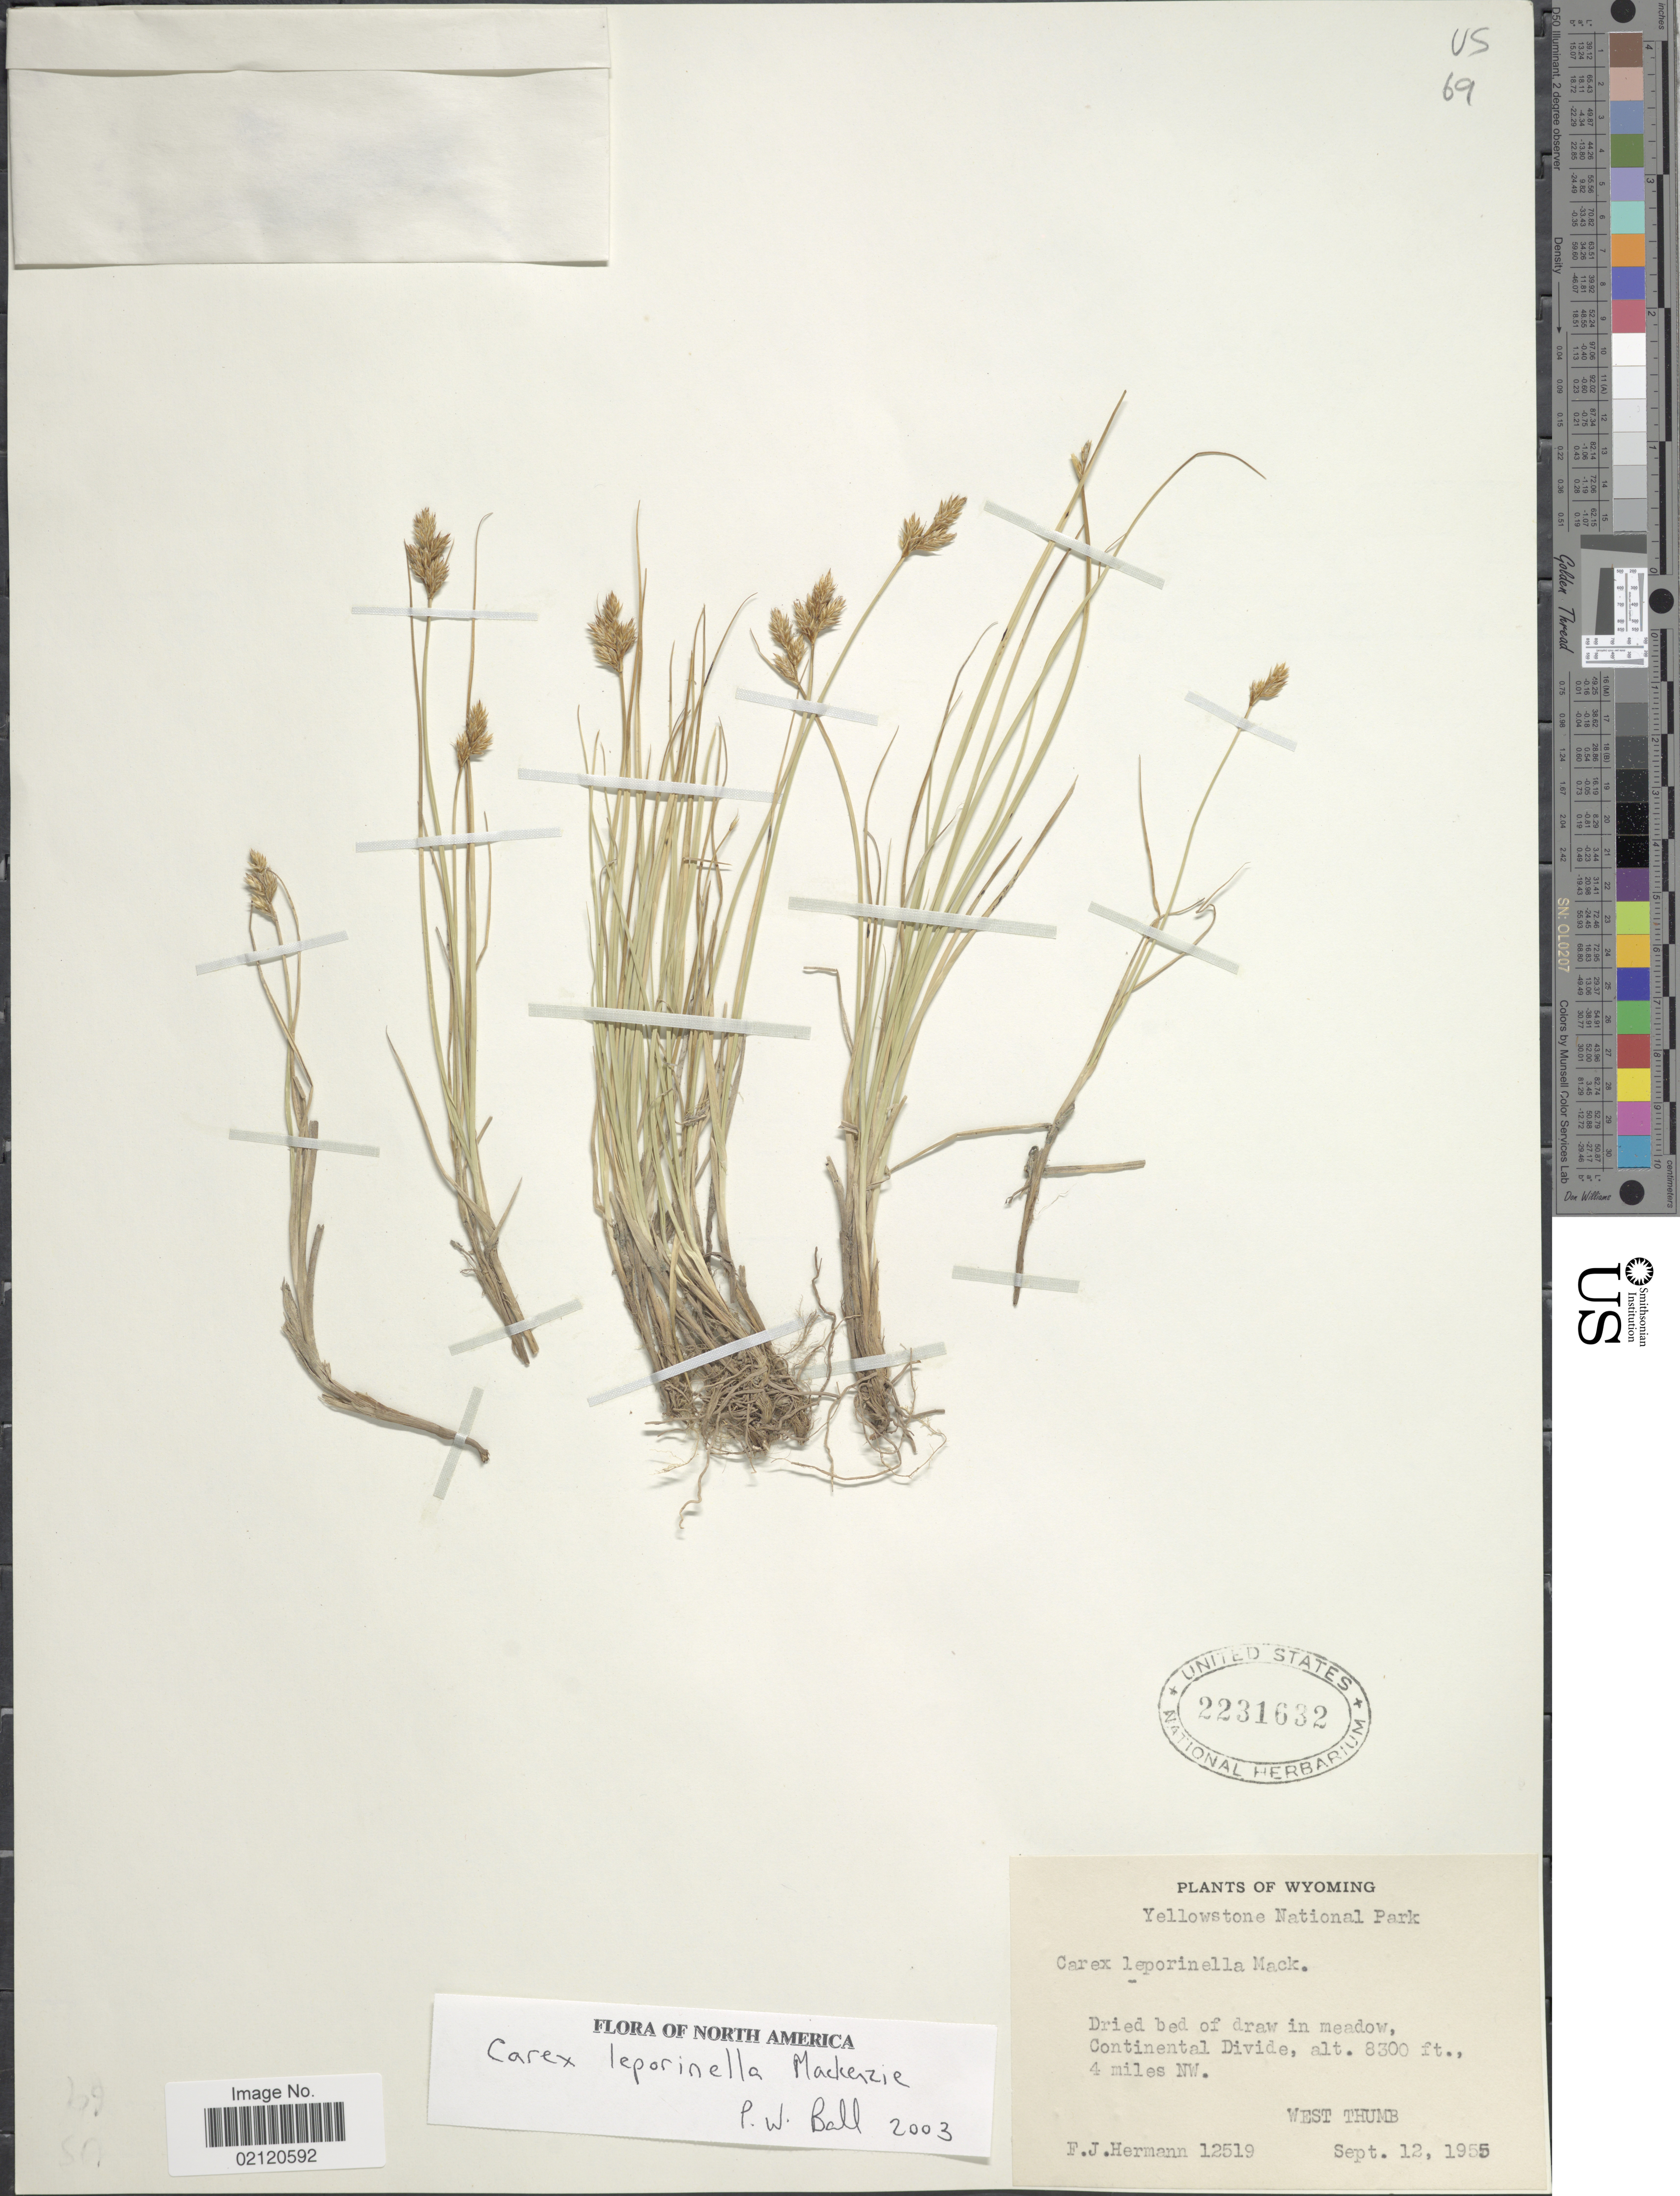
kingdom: Plantae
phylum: Tracheophyta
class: Liliopsida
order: Poales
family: Cyperaceae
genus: Carex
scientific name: Carex leporinella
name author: Mack.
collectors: F. J. Hermann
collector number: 12519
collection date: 1955-09-12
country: United States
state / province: Wyoming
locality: Yellowstone National Park, Continental Divide, 4 miles NW, West Thumb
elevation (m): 2530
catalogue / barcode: US 2231632